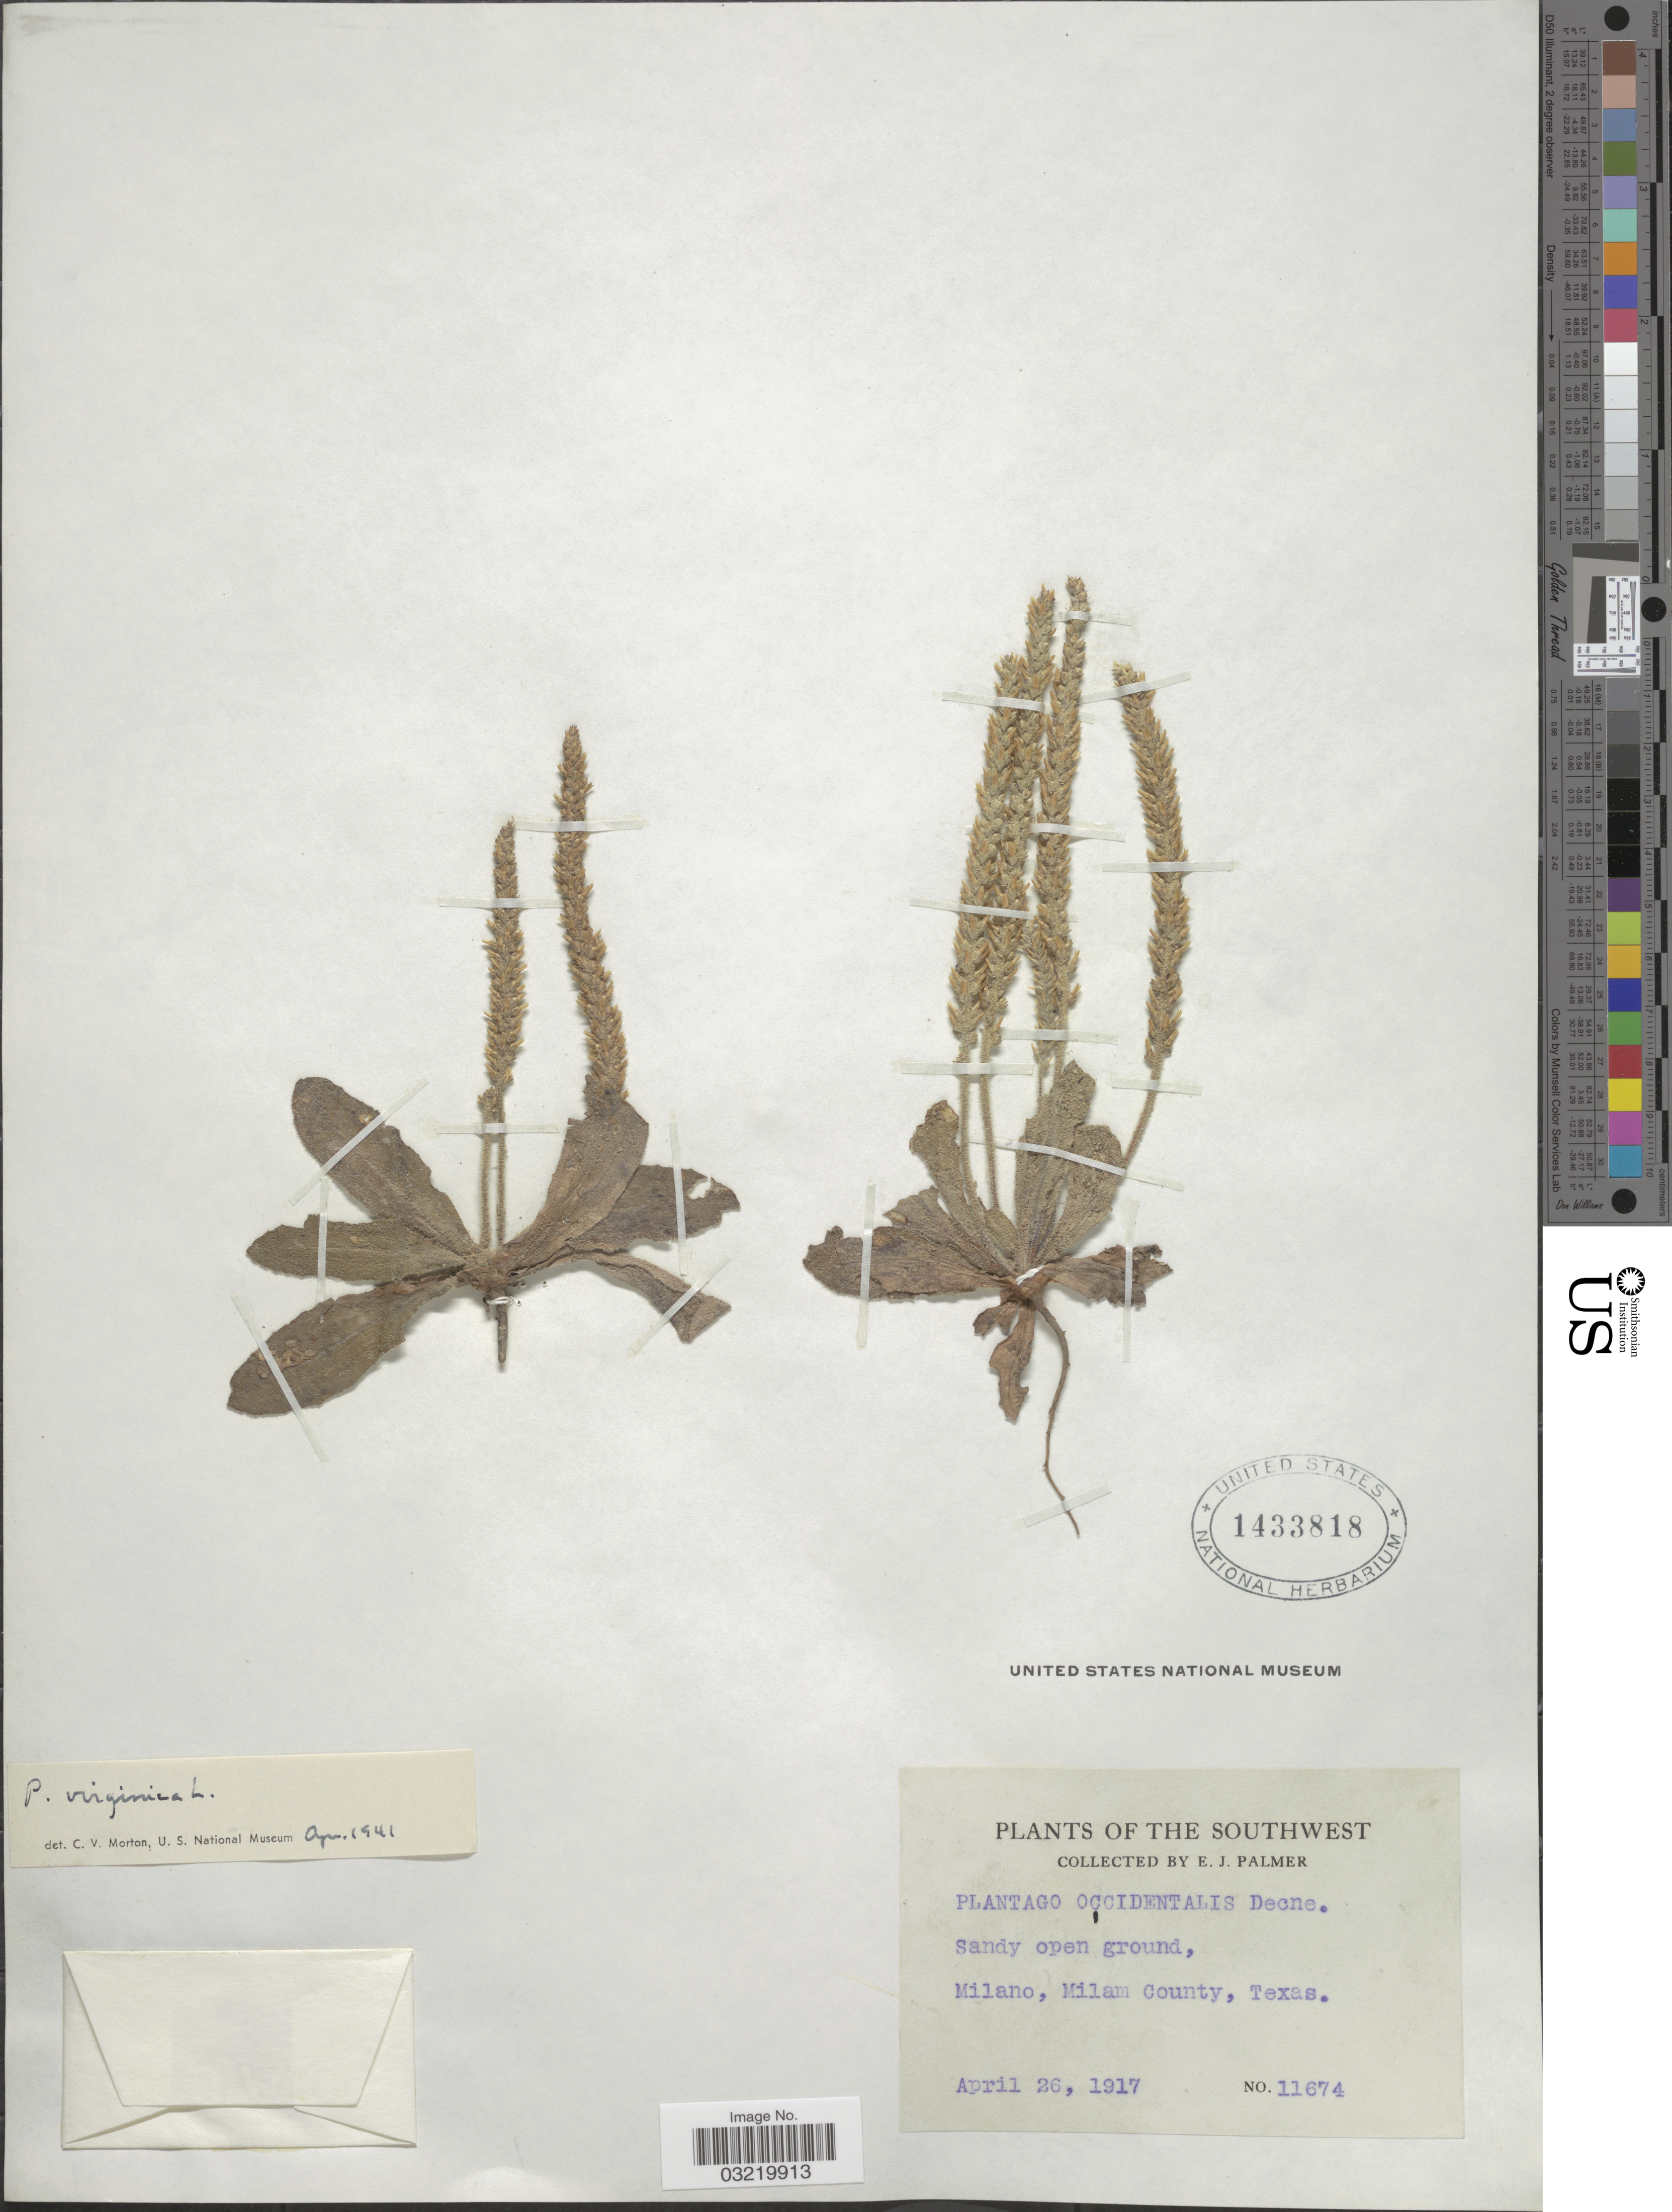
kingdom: Plantae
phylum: Tracheophyta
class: Magnoliopsida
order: Lamiales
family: Plantaginaceae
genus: Plantago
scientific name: Plantago virginica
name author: L.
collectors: E. J. Palmer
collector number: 11674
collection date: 1917-04-26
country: United States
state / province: Texas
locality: The Southwest. Milano, Milam County.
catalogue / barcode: US 1433818